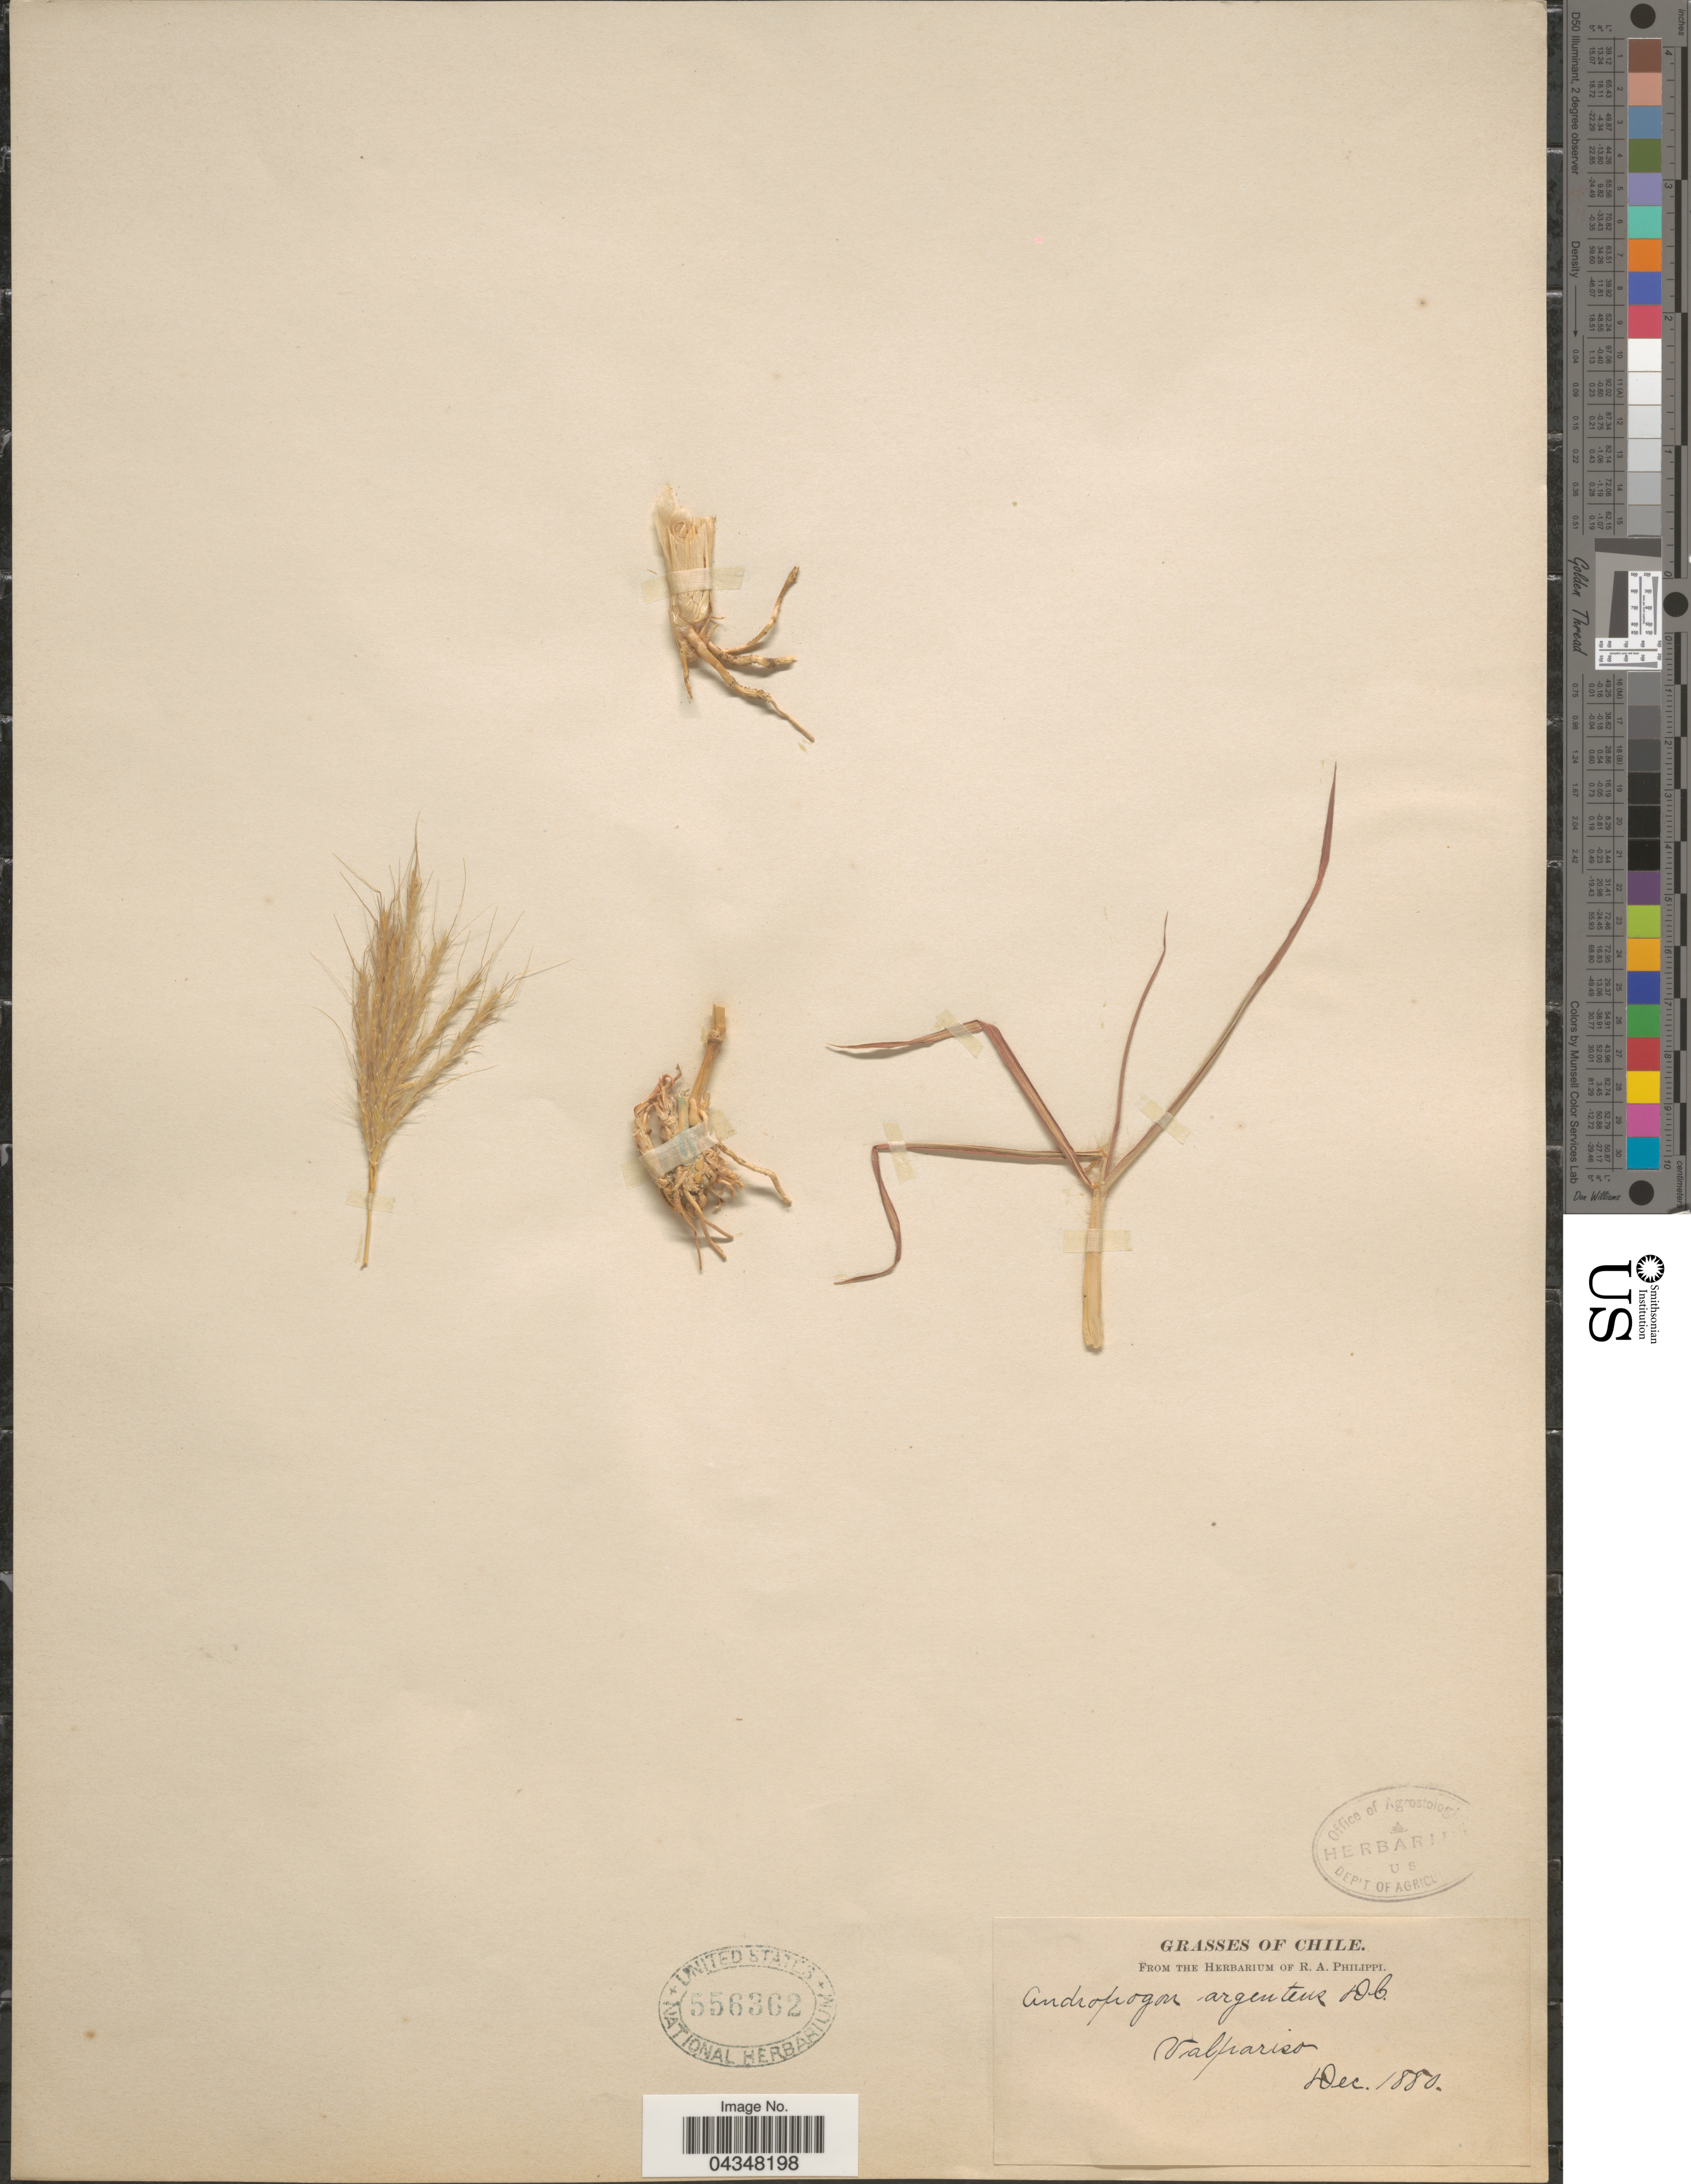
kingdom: Plantae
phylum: Tracheophyta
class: Liliopsida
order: Poales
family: Poaceae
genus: Bothriochloa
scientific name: Bothriochloa laguroides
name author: (DC.) Herter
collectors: ex. herb. R.A. Philippi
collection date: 1880-12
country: Chile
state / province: Valparaíso (V)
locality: Valparaiso.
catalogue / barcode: US 556362